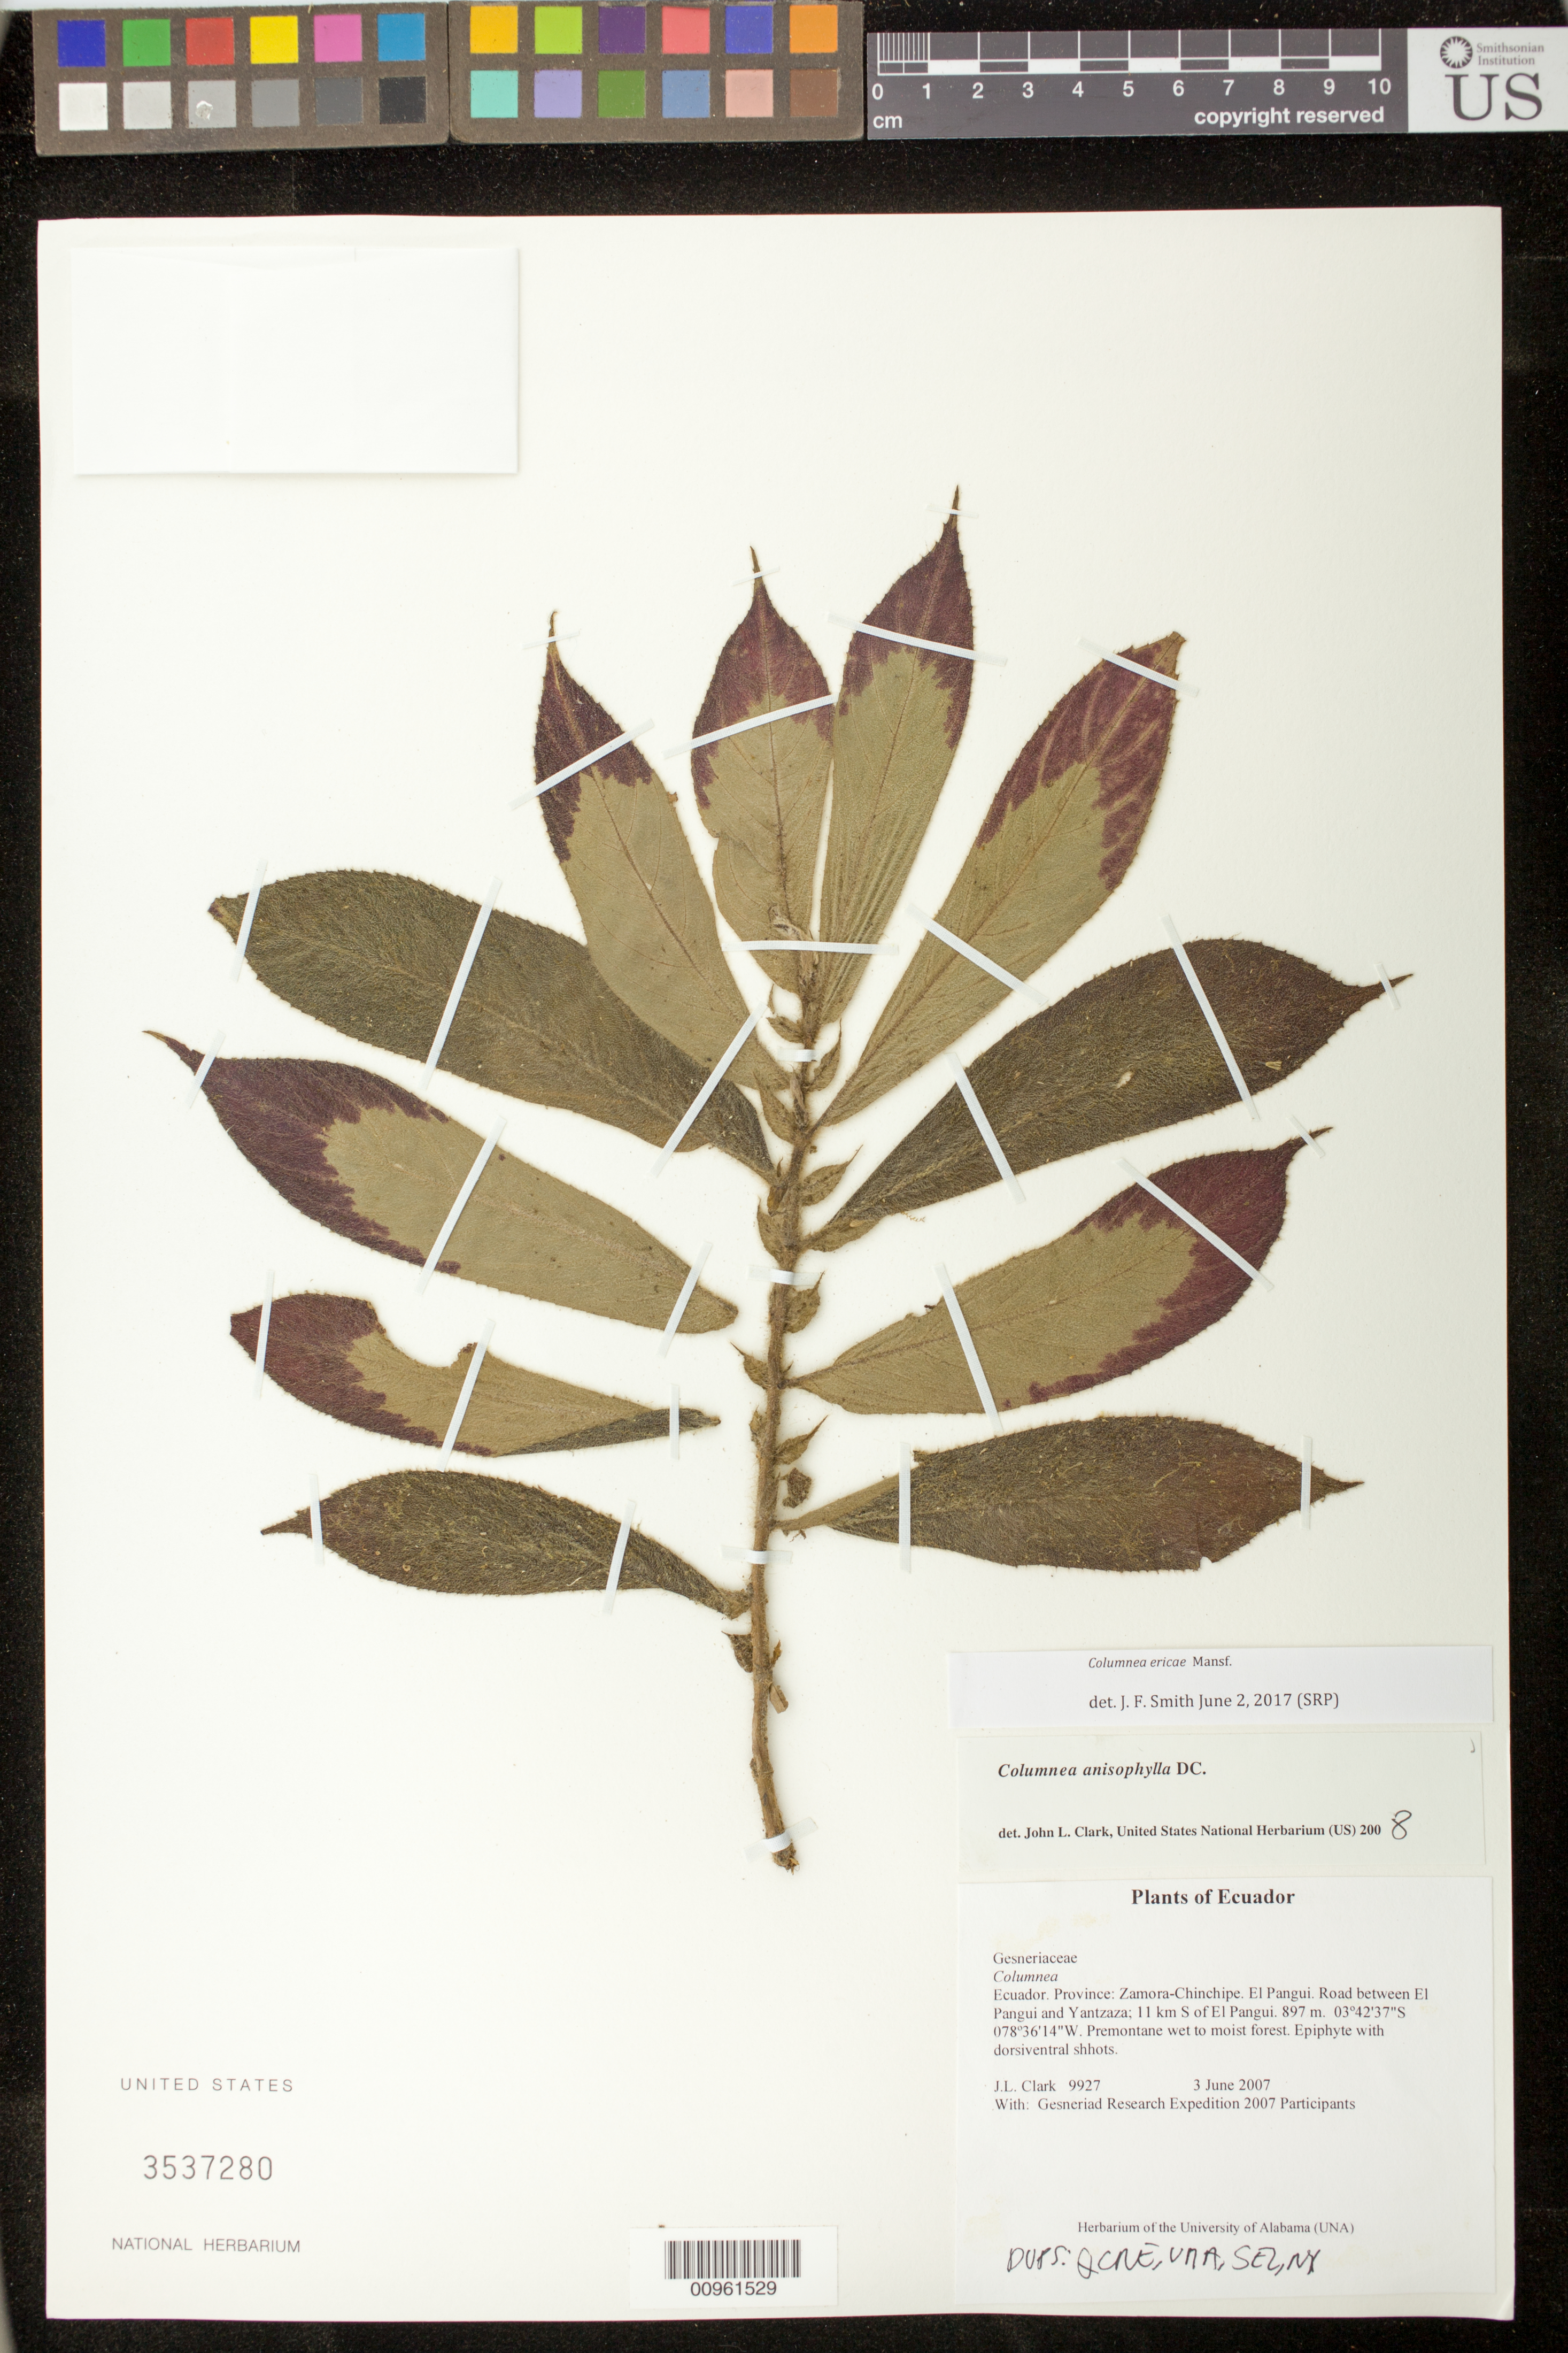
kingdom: Plantae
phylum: Tracheophyta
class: Magnoliopsida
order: Lamiales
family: Gesneriaceae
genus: Columnea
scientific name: Columnea ericae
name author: Mansf.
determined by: Smith, J. F.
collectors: J. L. Clark & Gesneriad Research Expedition 2007 Participants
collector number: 9927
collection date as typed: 03 Jun 2007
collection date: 2007-06-03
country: Ecuador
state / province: Zamora-Chinchipe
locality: El Pangui. Road between El Pangui and Yantzaza; 11 km S of El Pangui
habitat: Premontane wet to moist forest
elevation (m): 897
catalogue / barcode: US 3537280